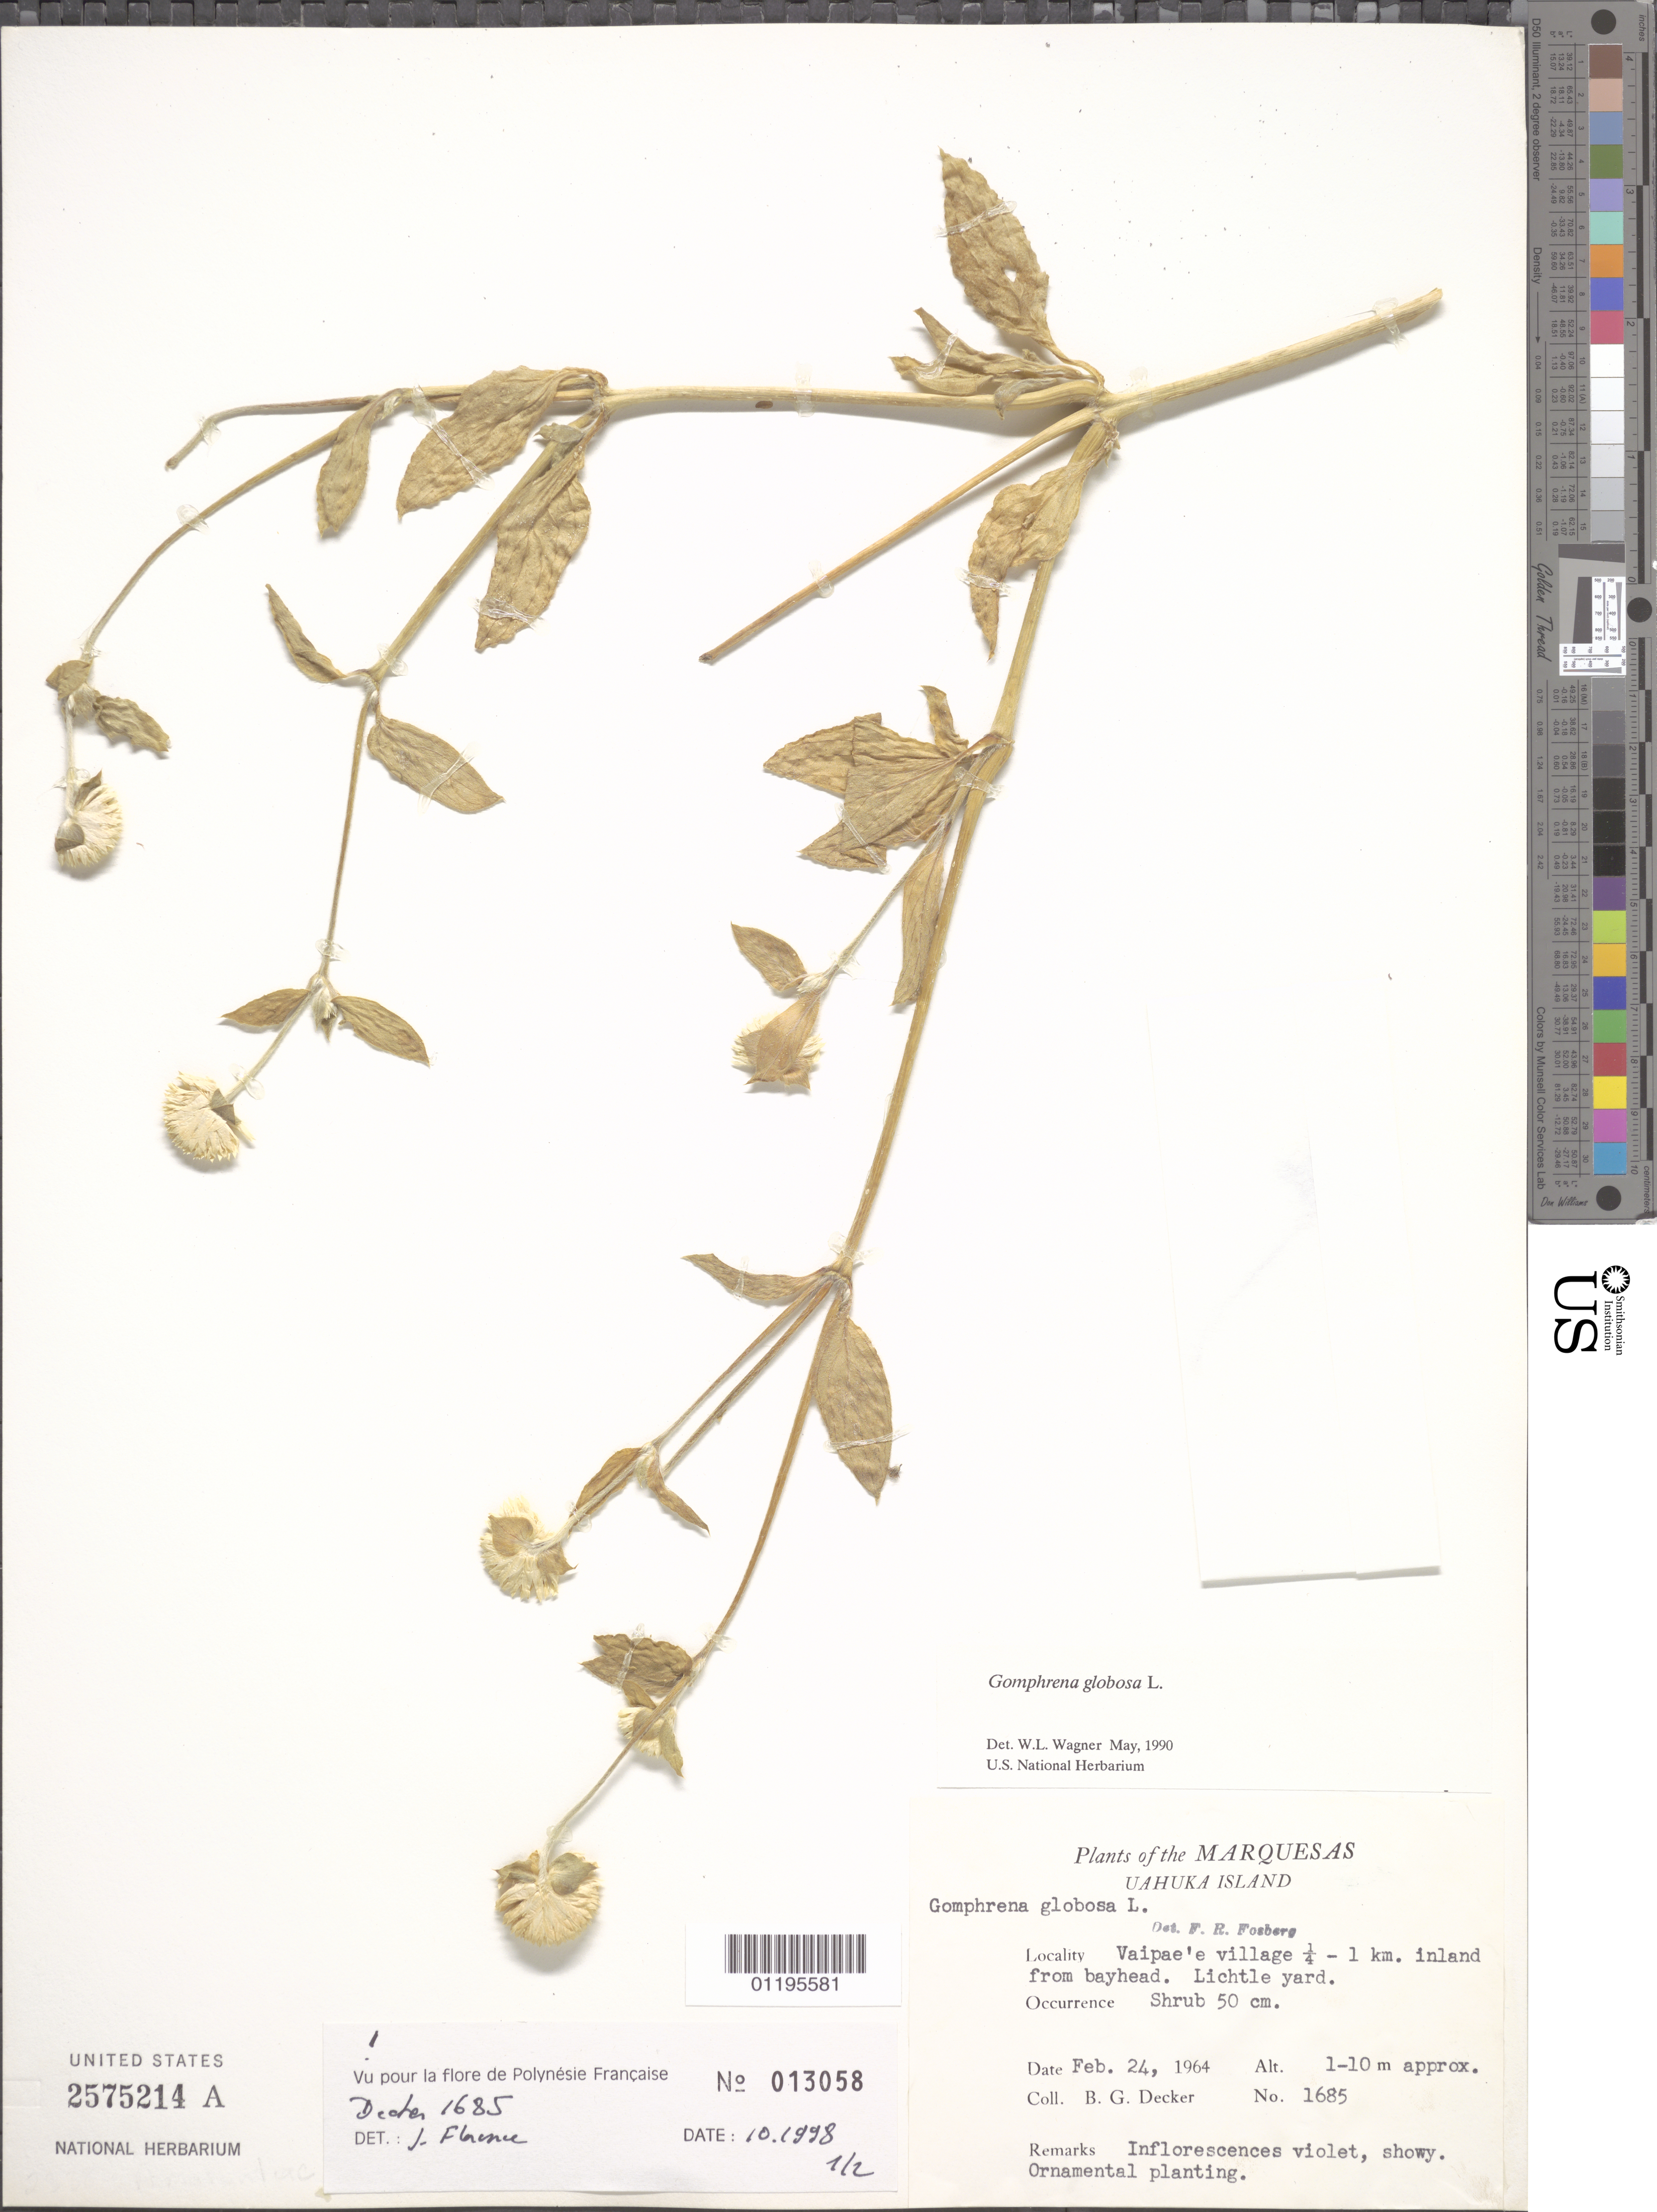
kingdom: Plantae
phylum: Tracheophyta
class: Magnoliopsida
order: Caryophyllales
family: Amaranthaceae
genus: Gomphrena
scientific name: Gomphrena globosa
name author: L.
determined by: Wagner, W. L., (BOT), Smithsonian Institution - National Museum of Natural History (UNITED STATES)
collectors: B. G. Decker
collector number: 1685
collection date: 1964-02-24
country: French Polynesia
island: Ua Huka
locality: Vaipae'e village, 0.25-1 km inland from bayhead, Lichtle yard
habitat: Ornamental planting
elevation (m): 1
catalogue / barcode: US 2575214A